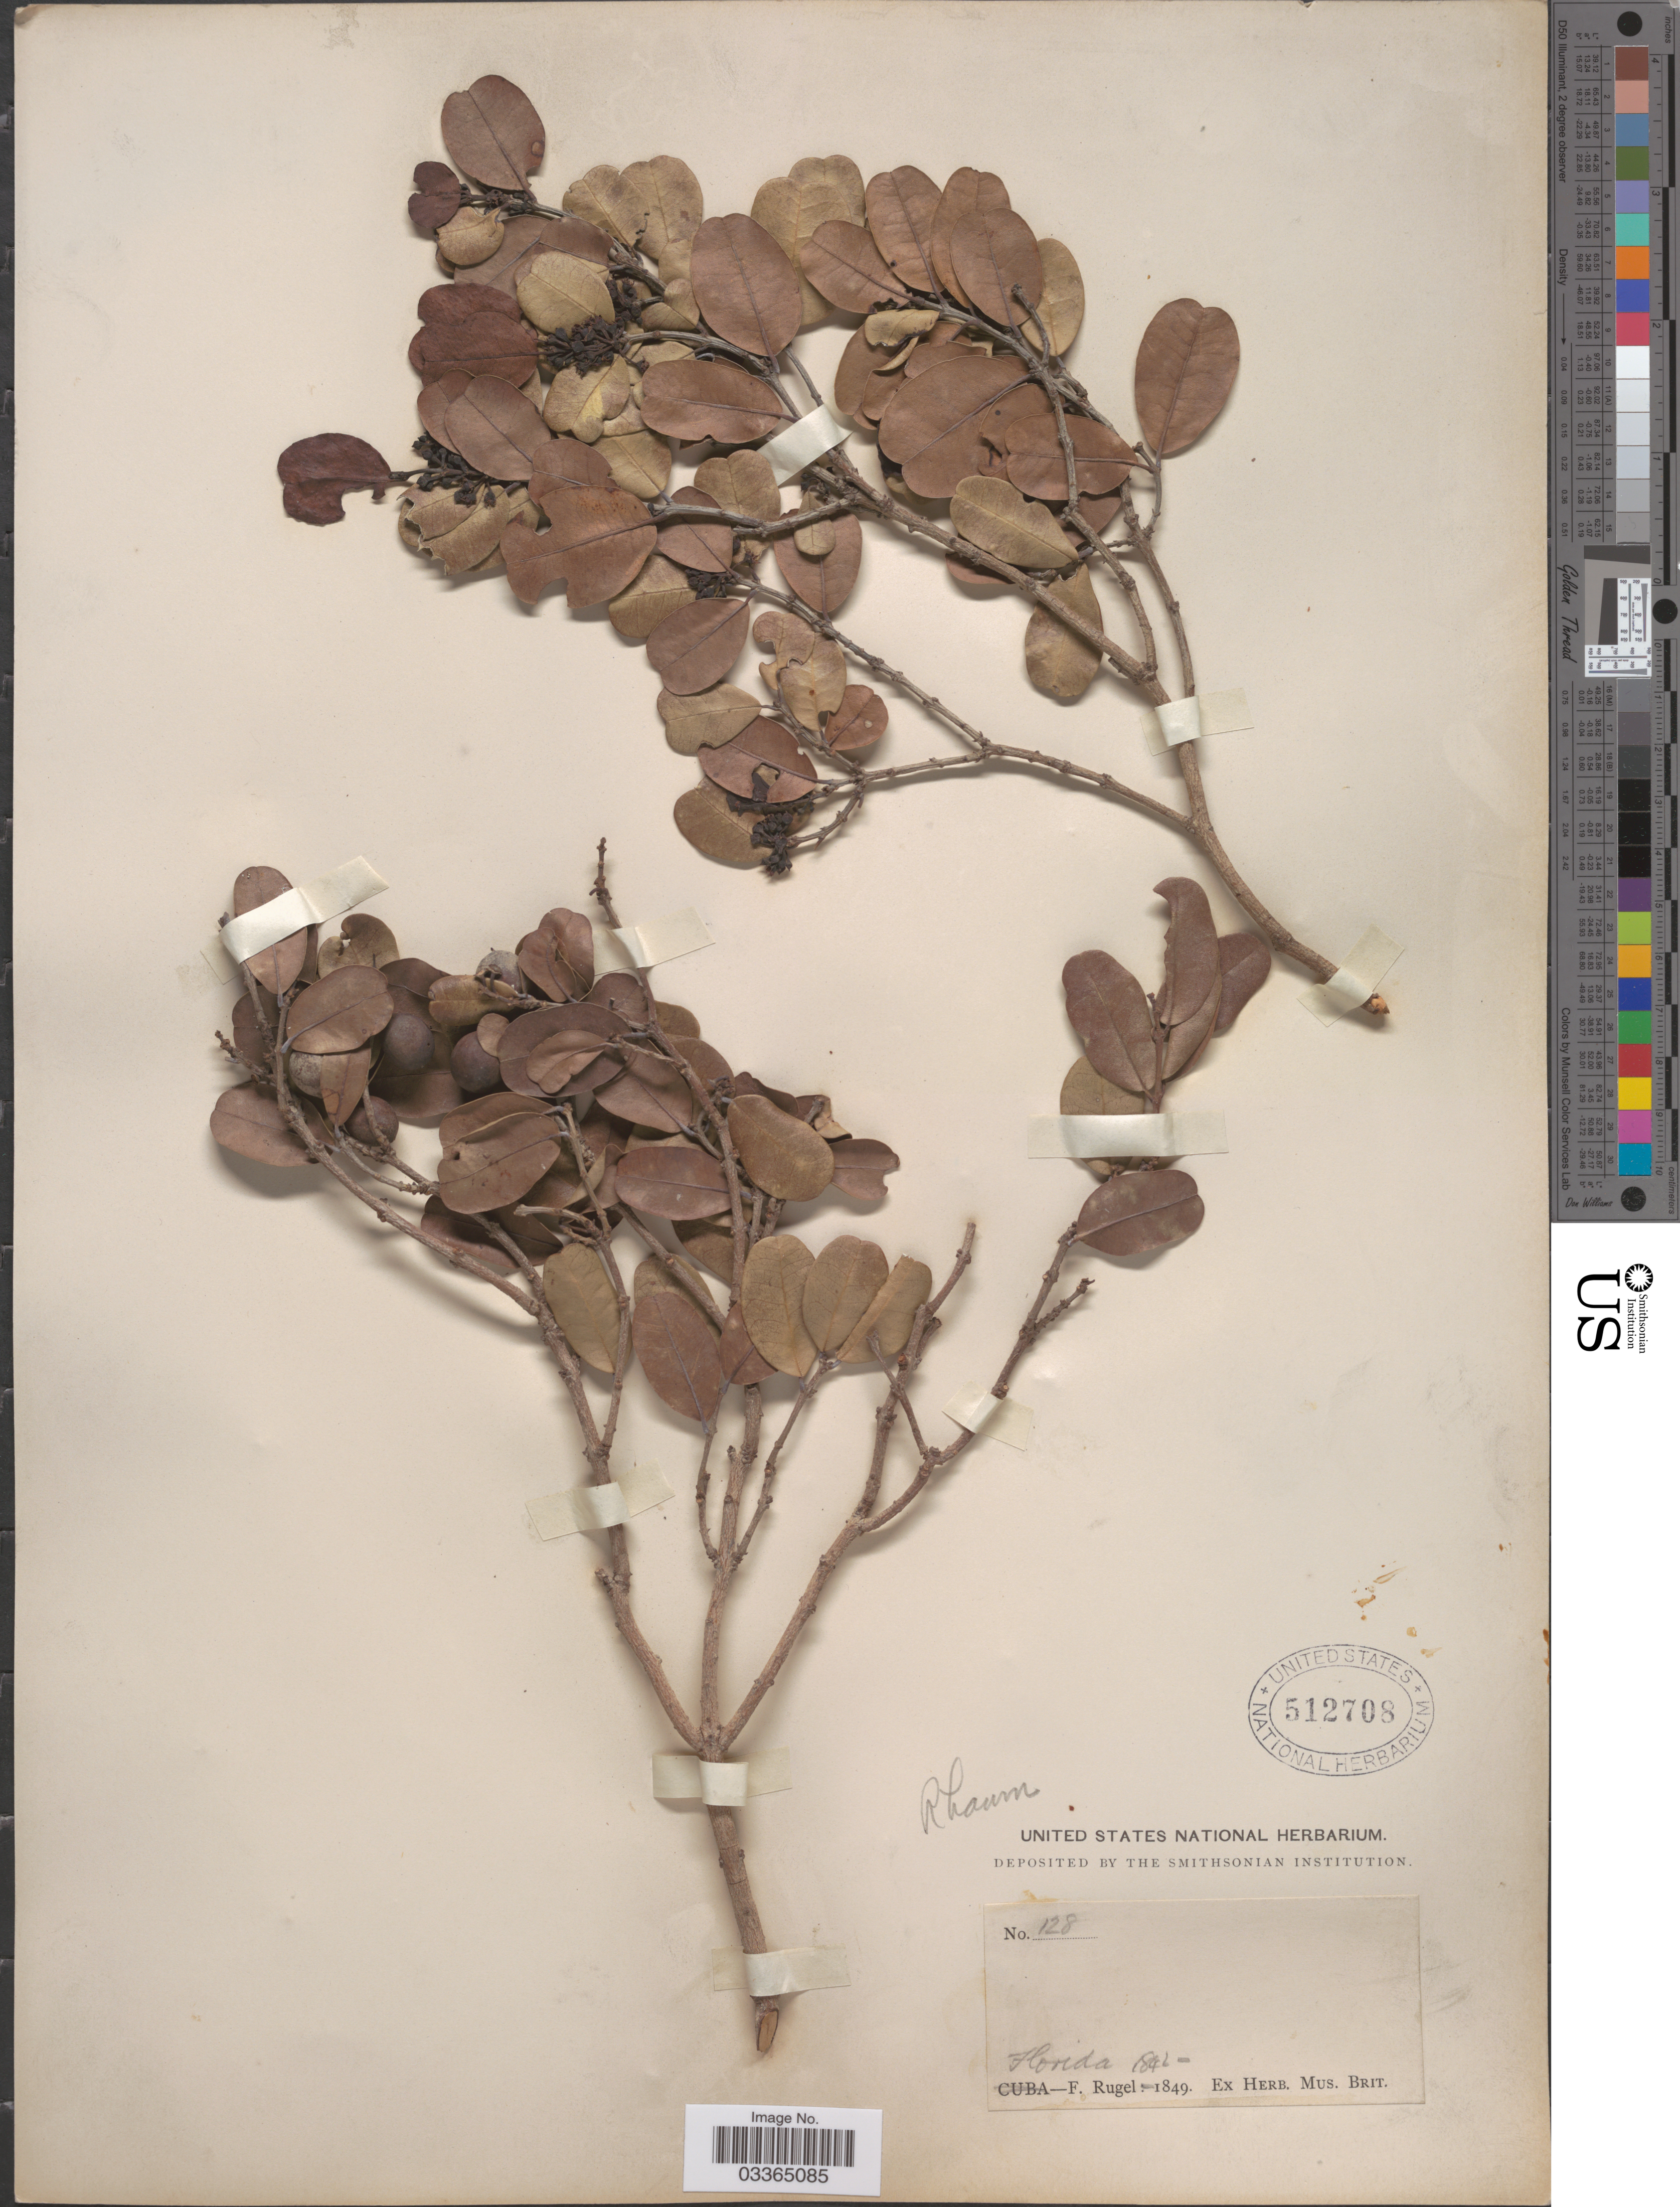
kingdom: Plantae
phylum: Tracheophyta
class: Magnoliopsida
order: Rosales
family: Rhamnaceae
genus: Reynosia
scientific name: Reynosia septentrionalis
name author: Urb.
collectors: F. Rugel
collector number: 128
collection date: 1842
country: United States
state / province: Florida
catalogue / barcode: US 512708